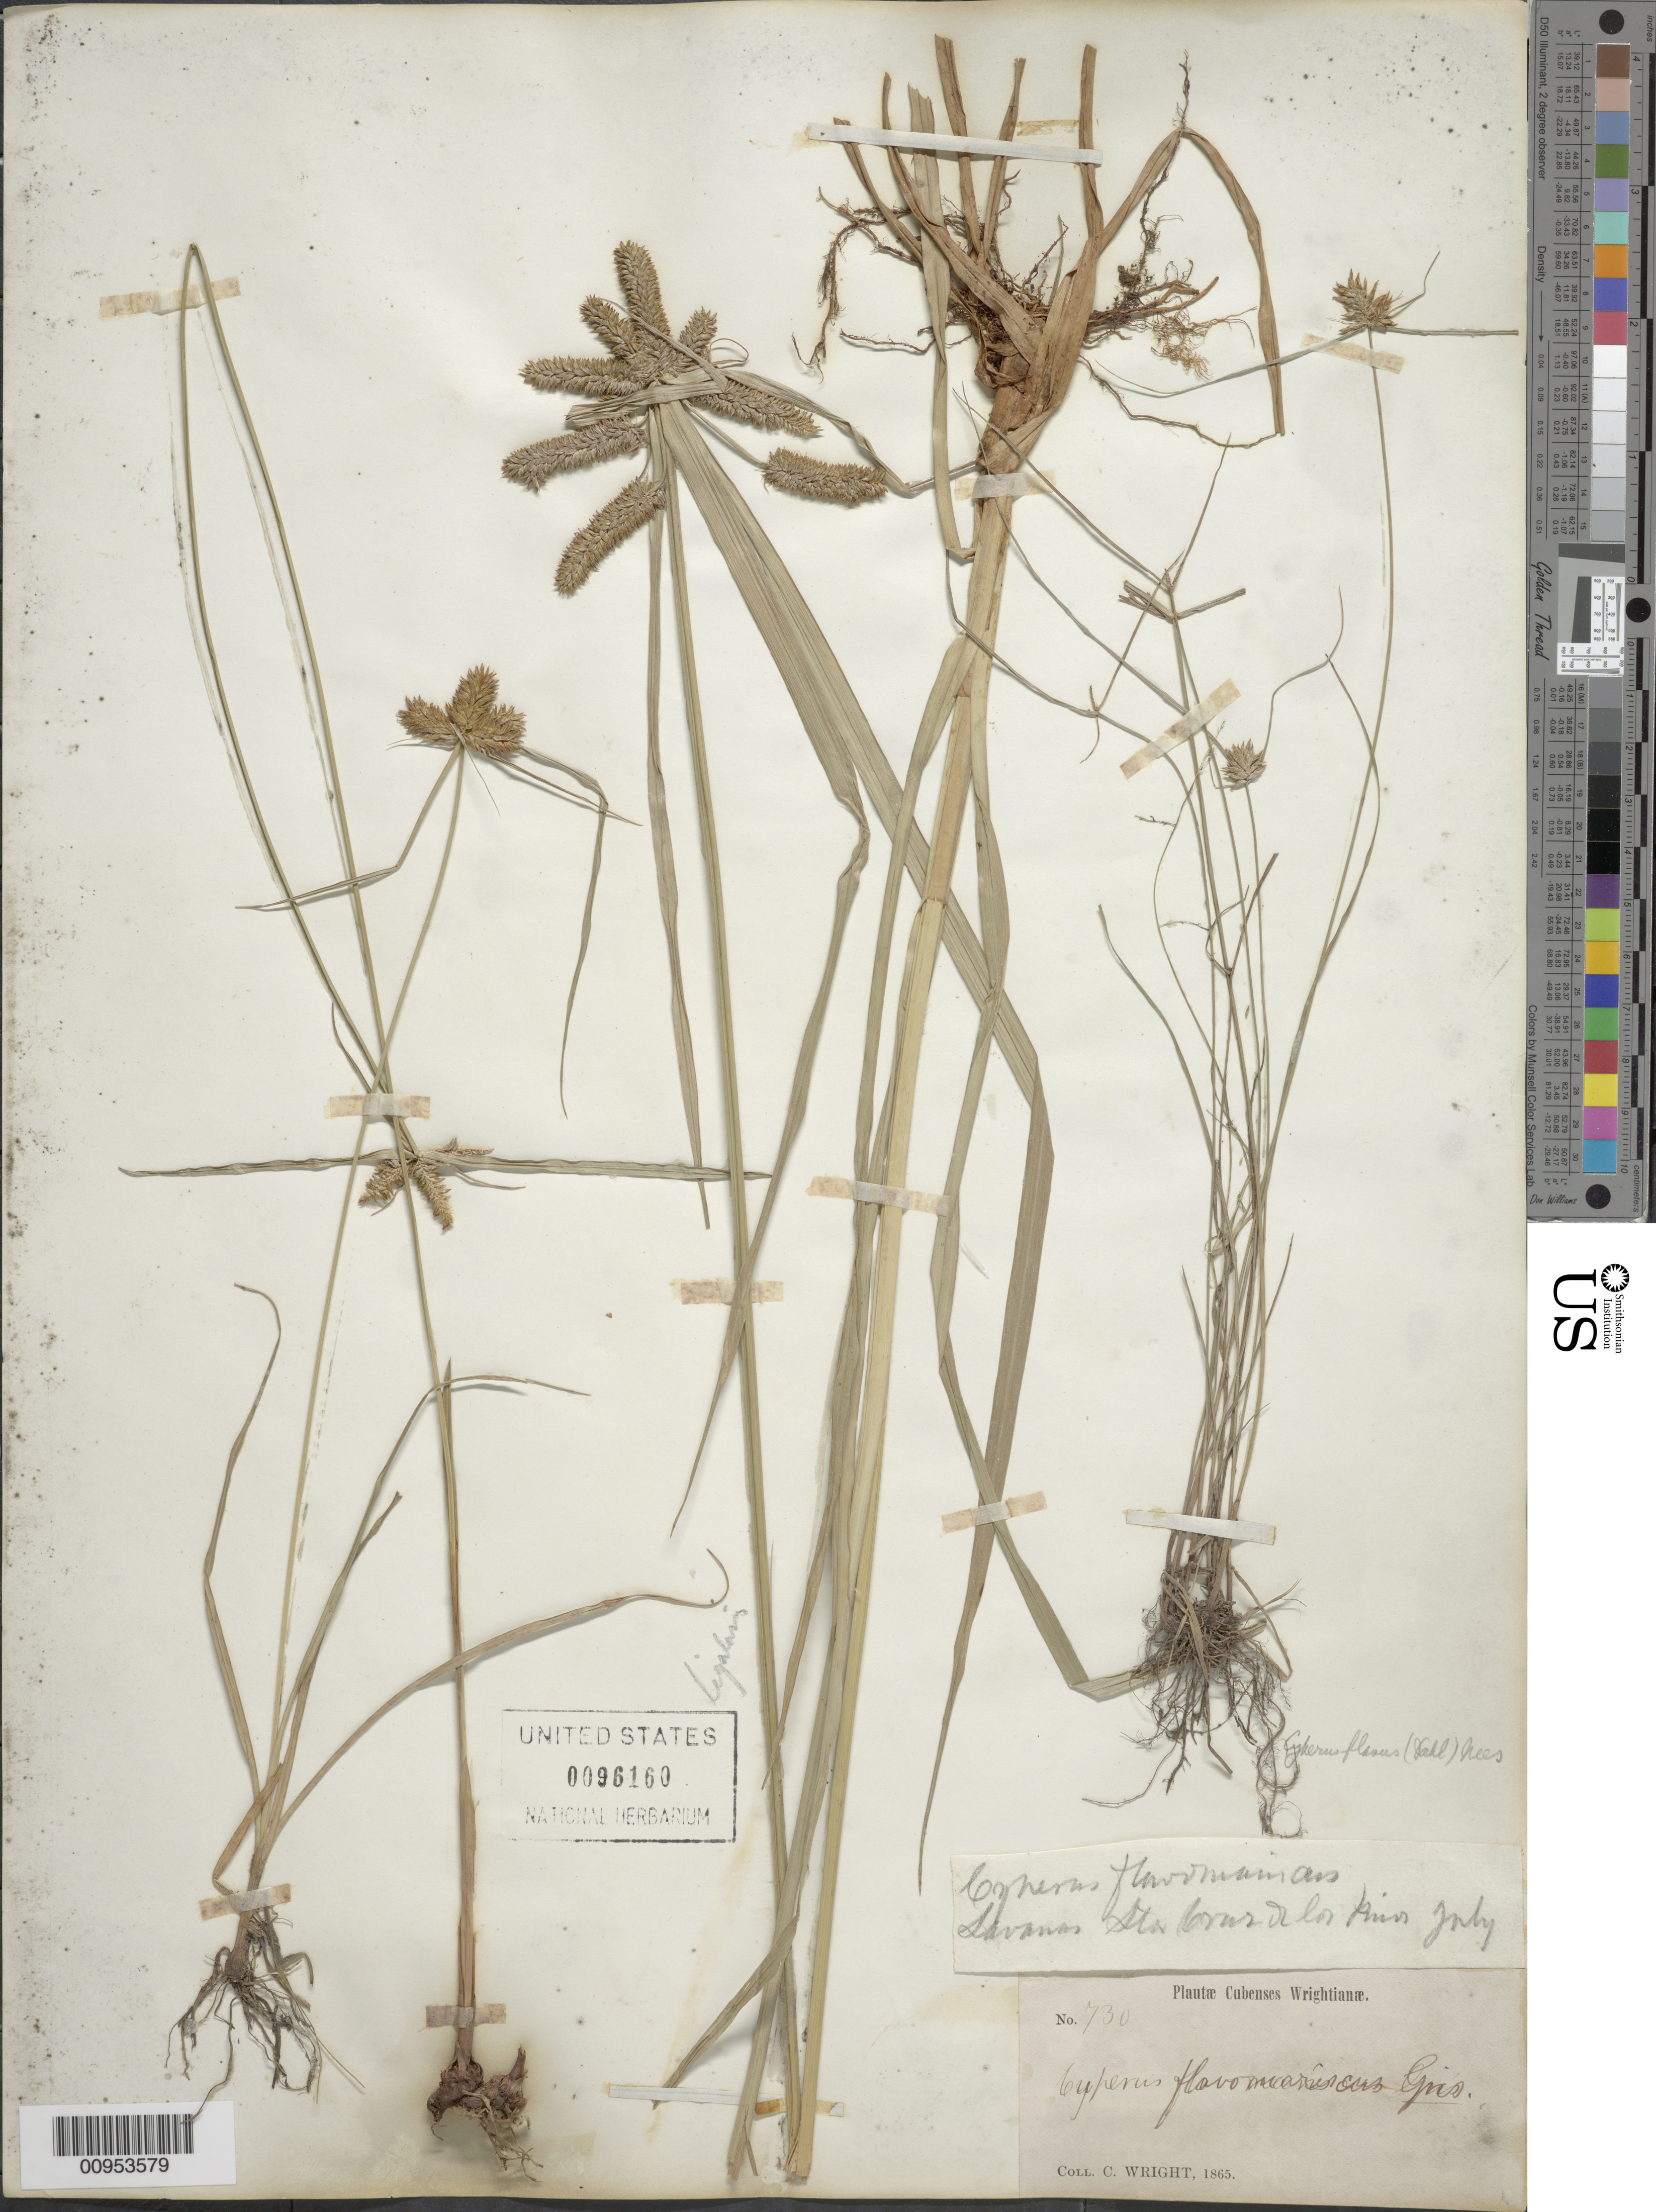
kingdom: Plantae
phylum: Tracheophyta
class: Liliopsida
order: Poales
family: Cyperaceae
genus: Cyperus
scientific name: Cyperus aggregatus var. aggregatus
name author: (Willd.) Endl.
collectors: C. Wright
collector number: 730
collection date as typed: Jul 1865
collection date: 1865-07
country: Cuba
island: Cuba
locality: Sta Cruz de los Pinos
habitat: Savanas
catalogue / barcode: US 96160